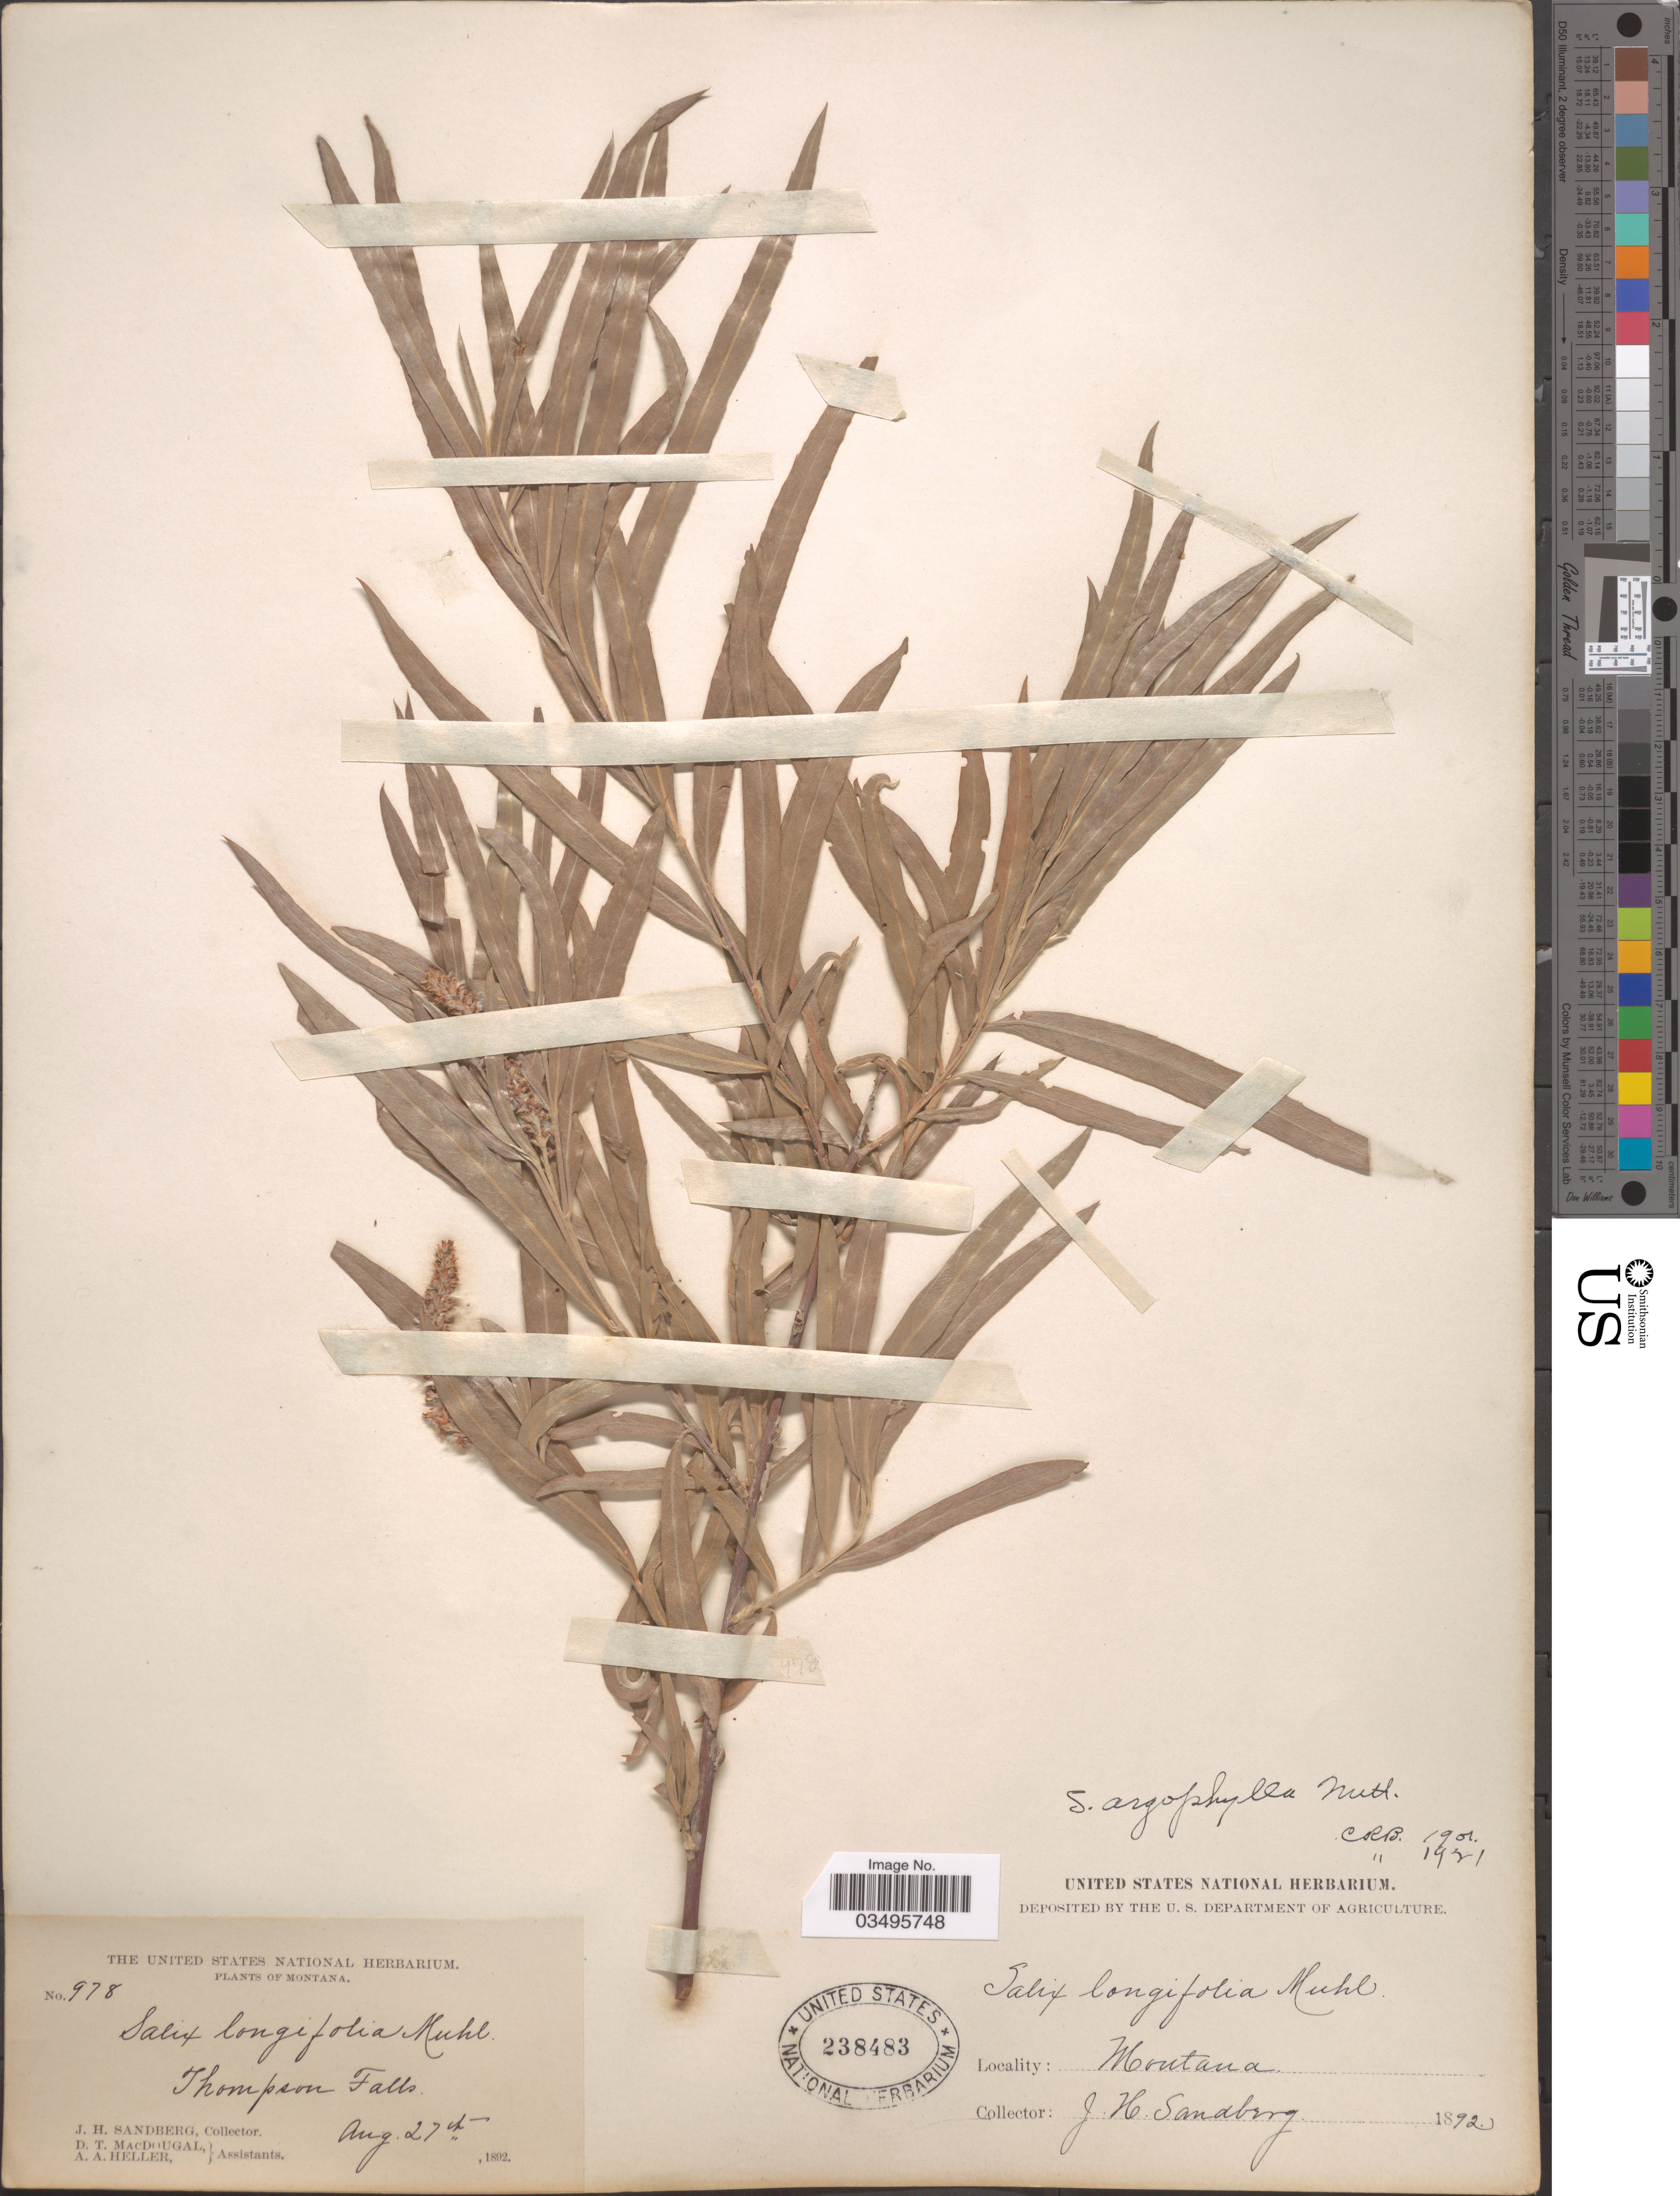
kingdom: Plantae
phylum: Tracheophyta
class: Magnoliopsida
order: Malpighiales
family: Salicaceae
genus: Salix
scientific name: Salix argophylla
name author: Nutt.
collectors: J. H. Sandberg, D. T. MacDougal & A. A. Heller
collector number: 978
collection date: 1892-08-27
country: United States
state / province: Montana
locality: Thompson Falls.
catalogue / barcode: US 238483